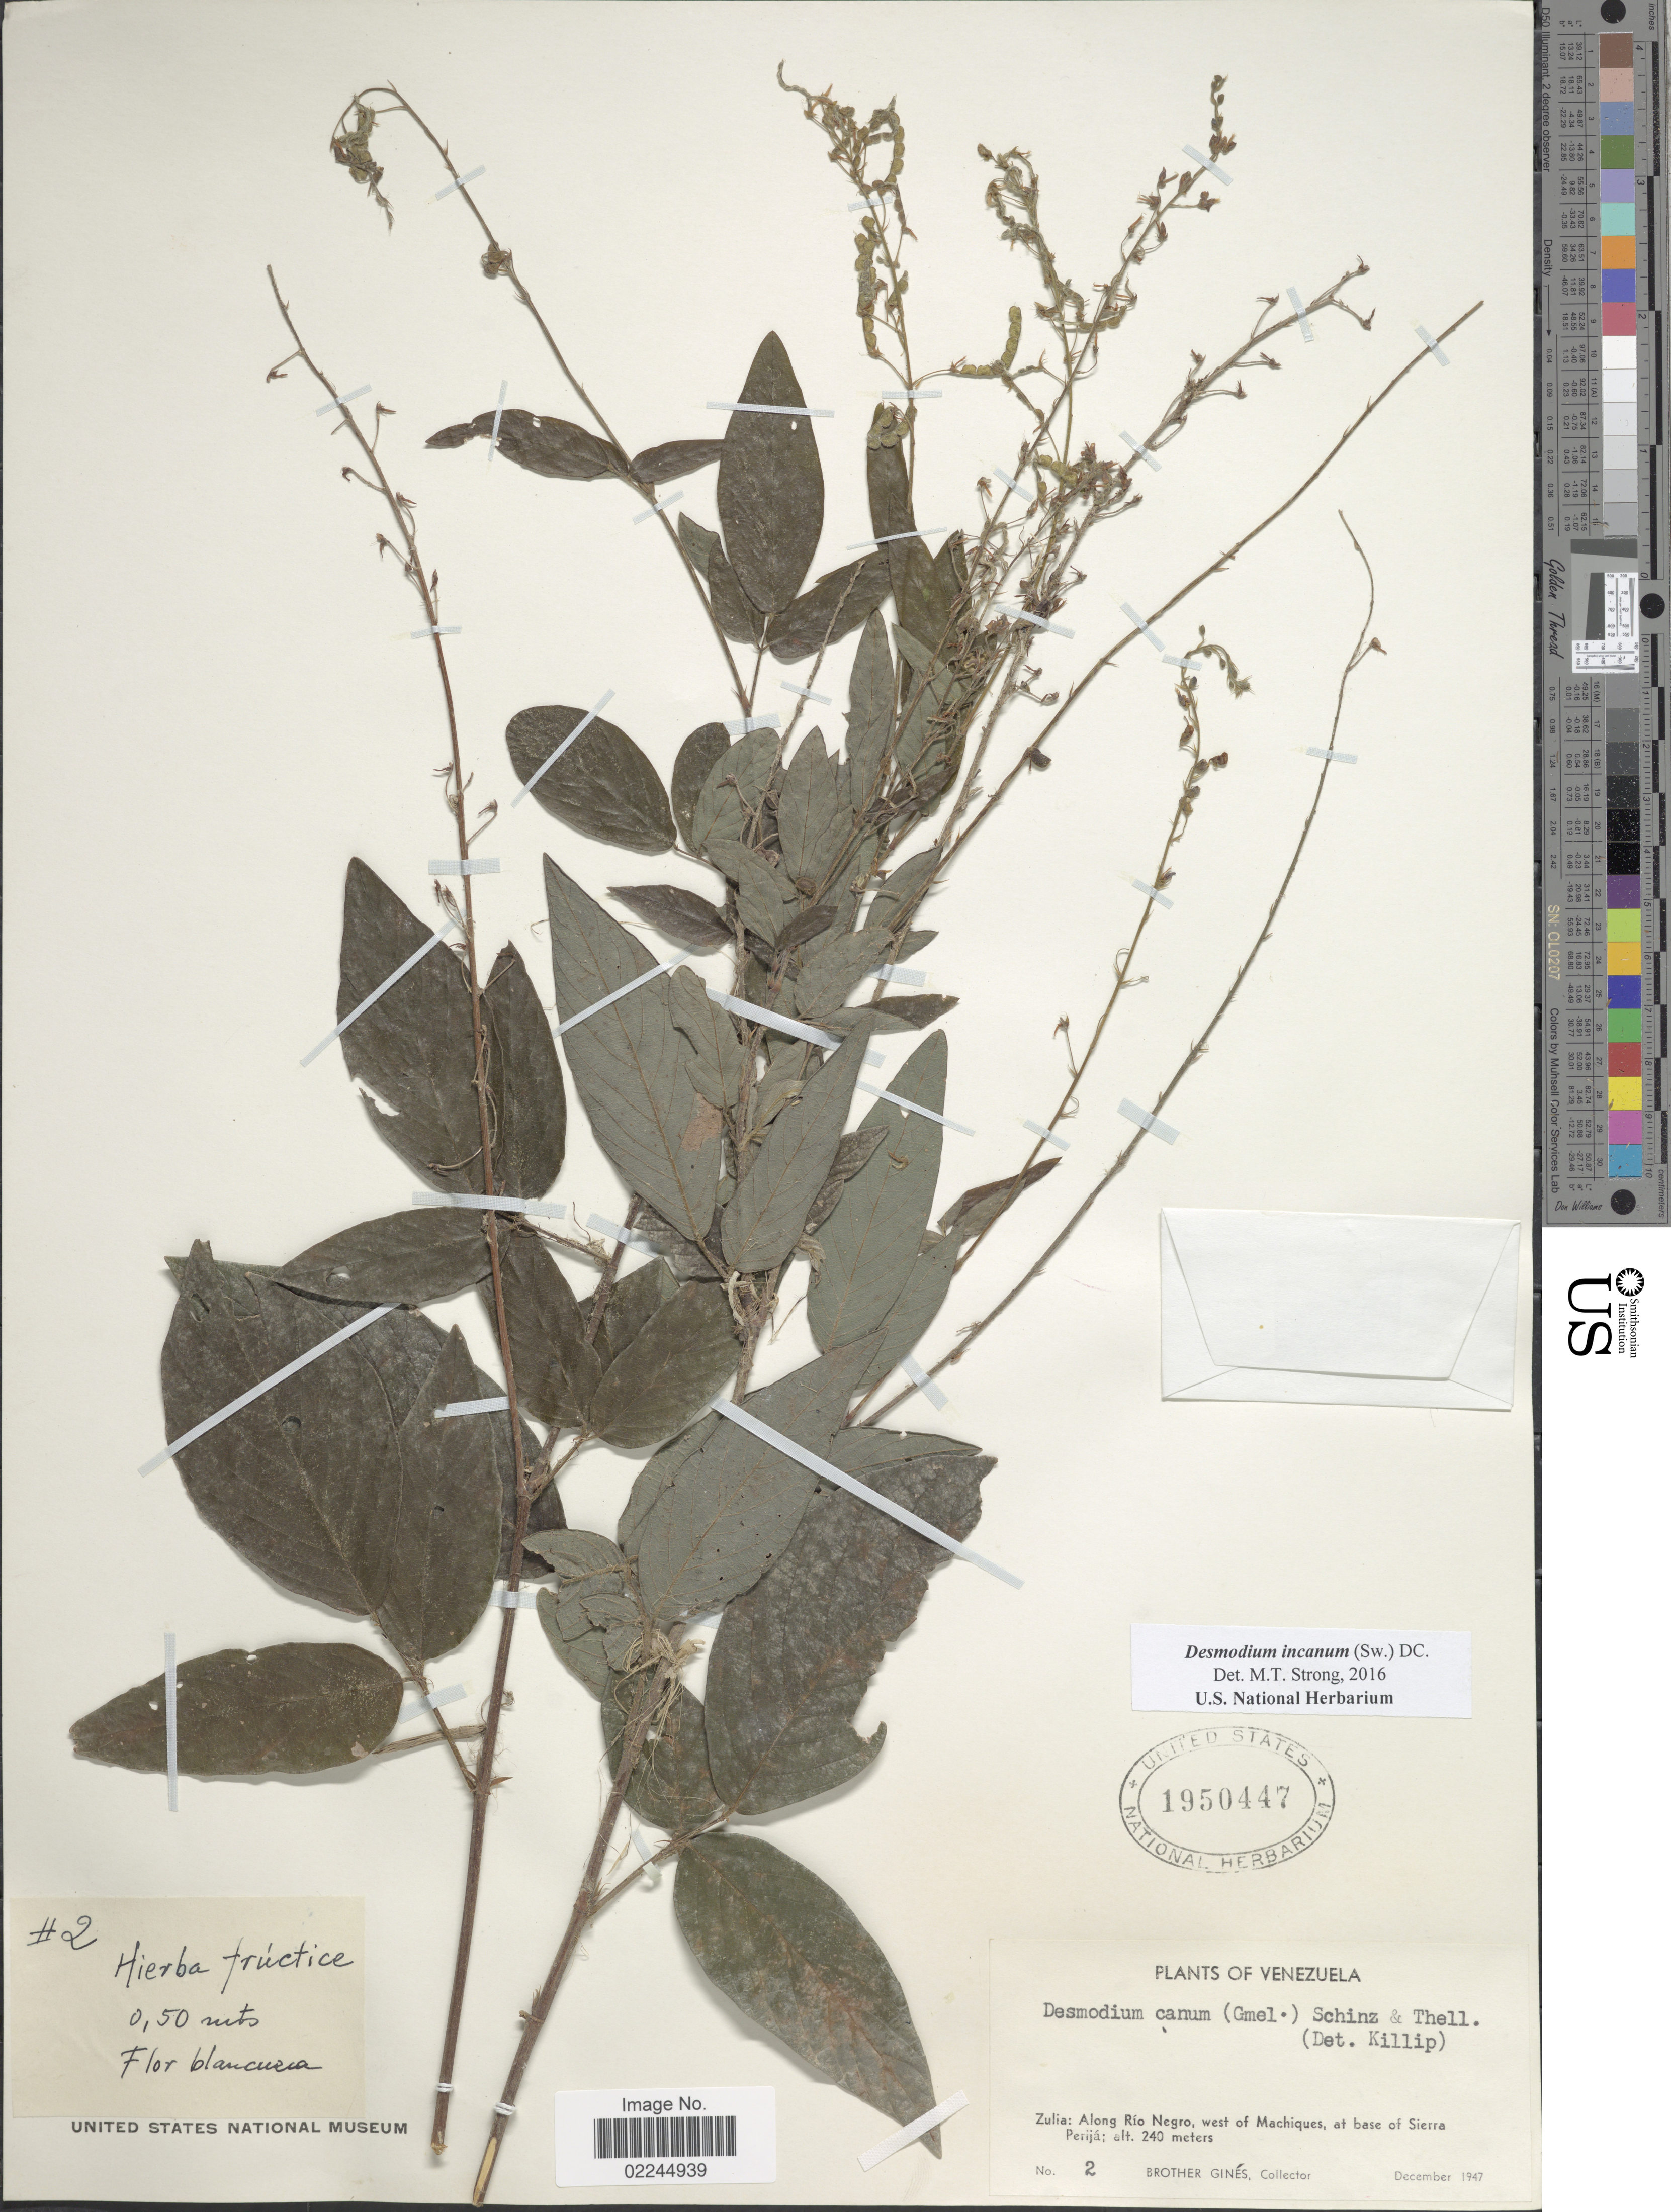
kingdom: Plantae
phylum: Tracheophyta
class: Magnoliopsida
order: Fabales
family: Fabaceae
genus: Desmodium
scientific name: Desmodium incanum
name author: (Sw.) DC.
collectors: Bro. Gines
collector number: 2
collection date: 1947-12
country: Venezuela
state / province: Zulia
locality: Along Rio Negro, west of Machiques, at base of Sierra Perija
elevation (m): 240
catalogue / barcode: US 1950447